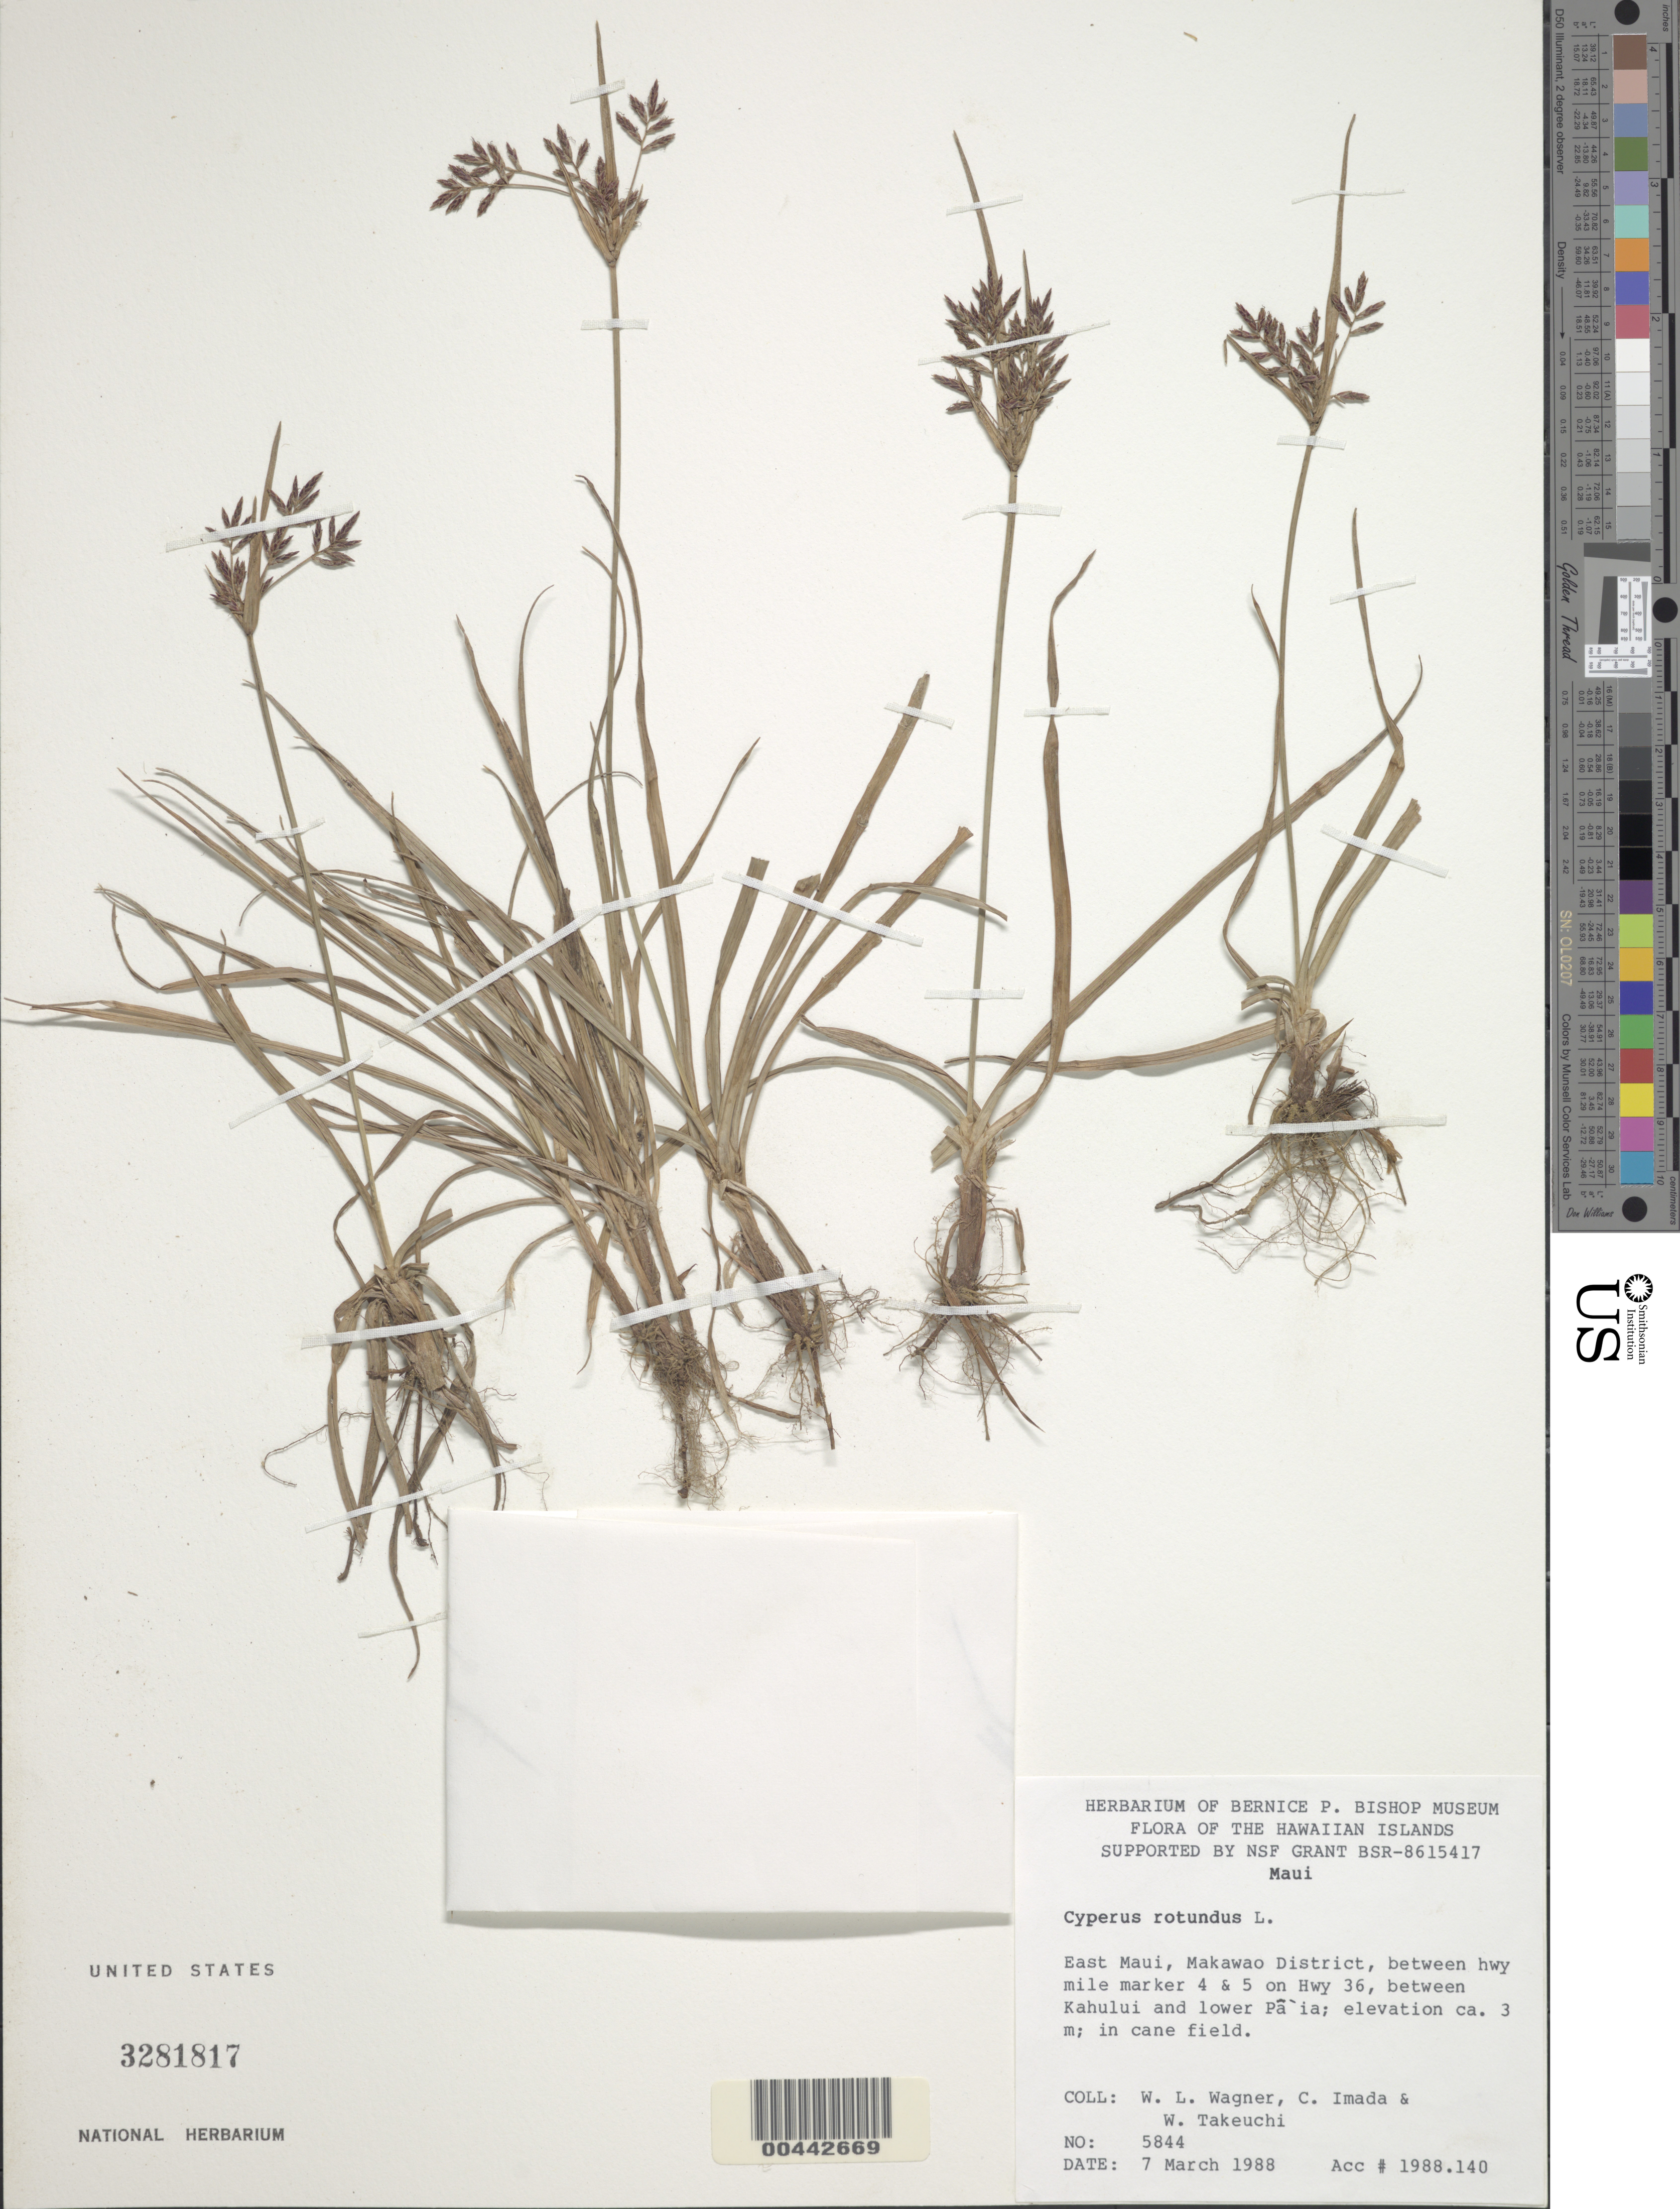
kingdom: Plantae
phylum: Tracheophyta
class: Liliopsida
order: Poales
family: Cyperaceae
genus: Cyperus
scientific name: Cyperus rotundus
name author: L.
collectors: W. L. Wagner, C. Imada & W. N. Takeuchi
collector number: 5844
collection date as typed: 7 Mar 1988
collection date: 1988-03-07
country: United States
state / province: Hawaii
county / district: Maui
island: Maui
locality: East Maui, Makawao District, between hwy mile marker 4 & 5 on Hwy 36, between Kahului and lower Pa'ia, in cane field.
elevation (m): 3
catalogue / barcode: US 3281817